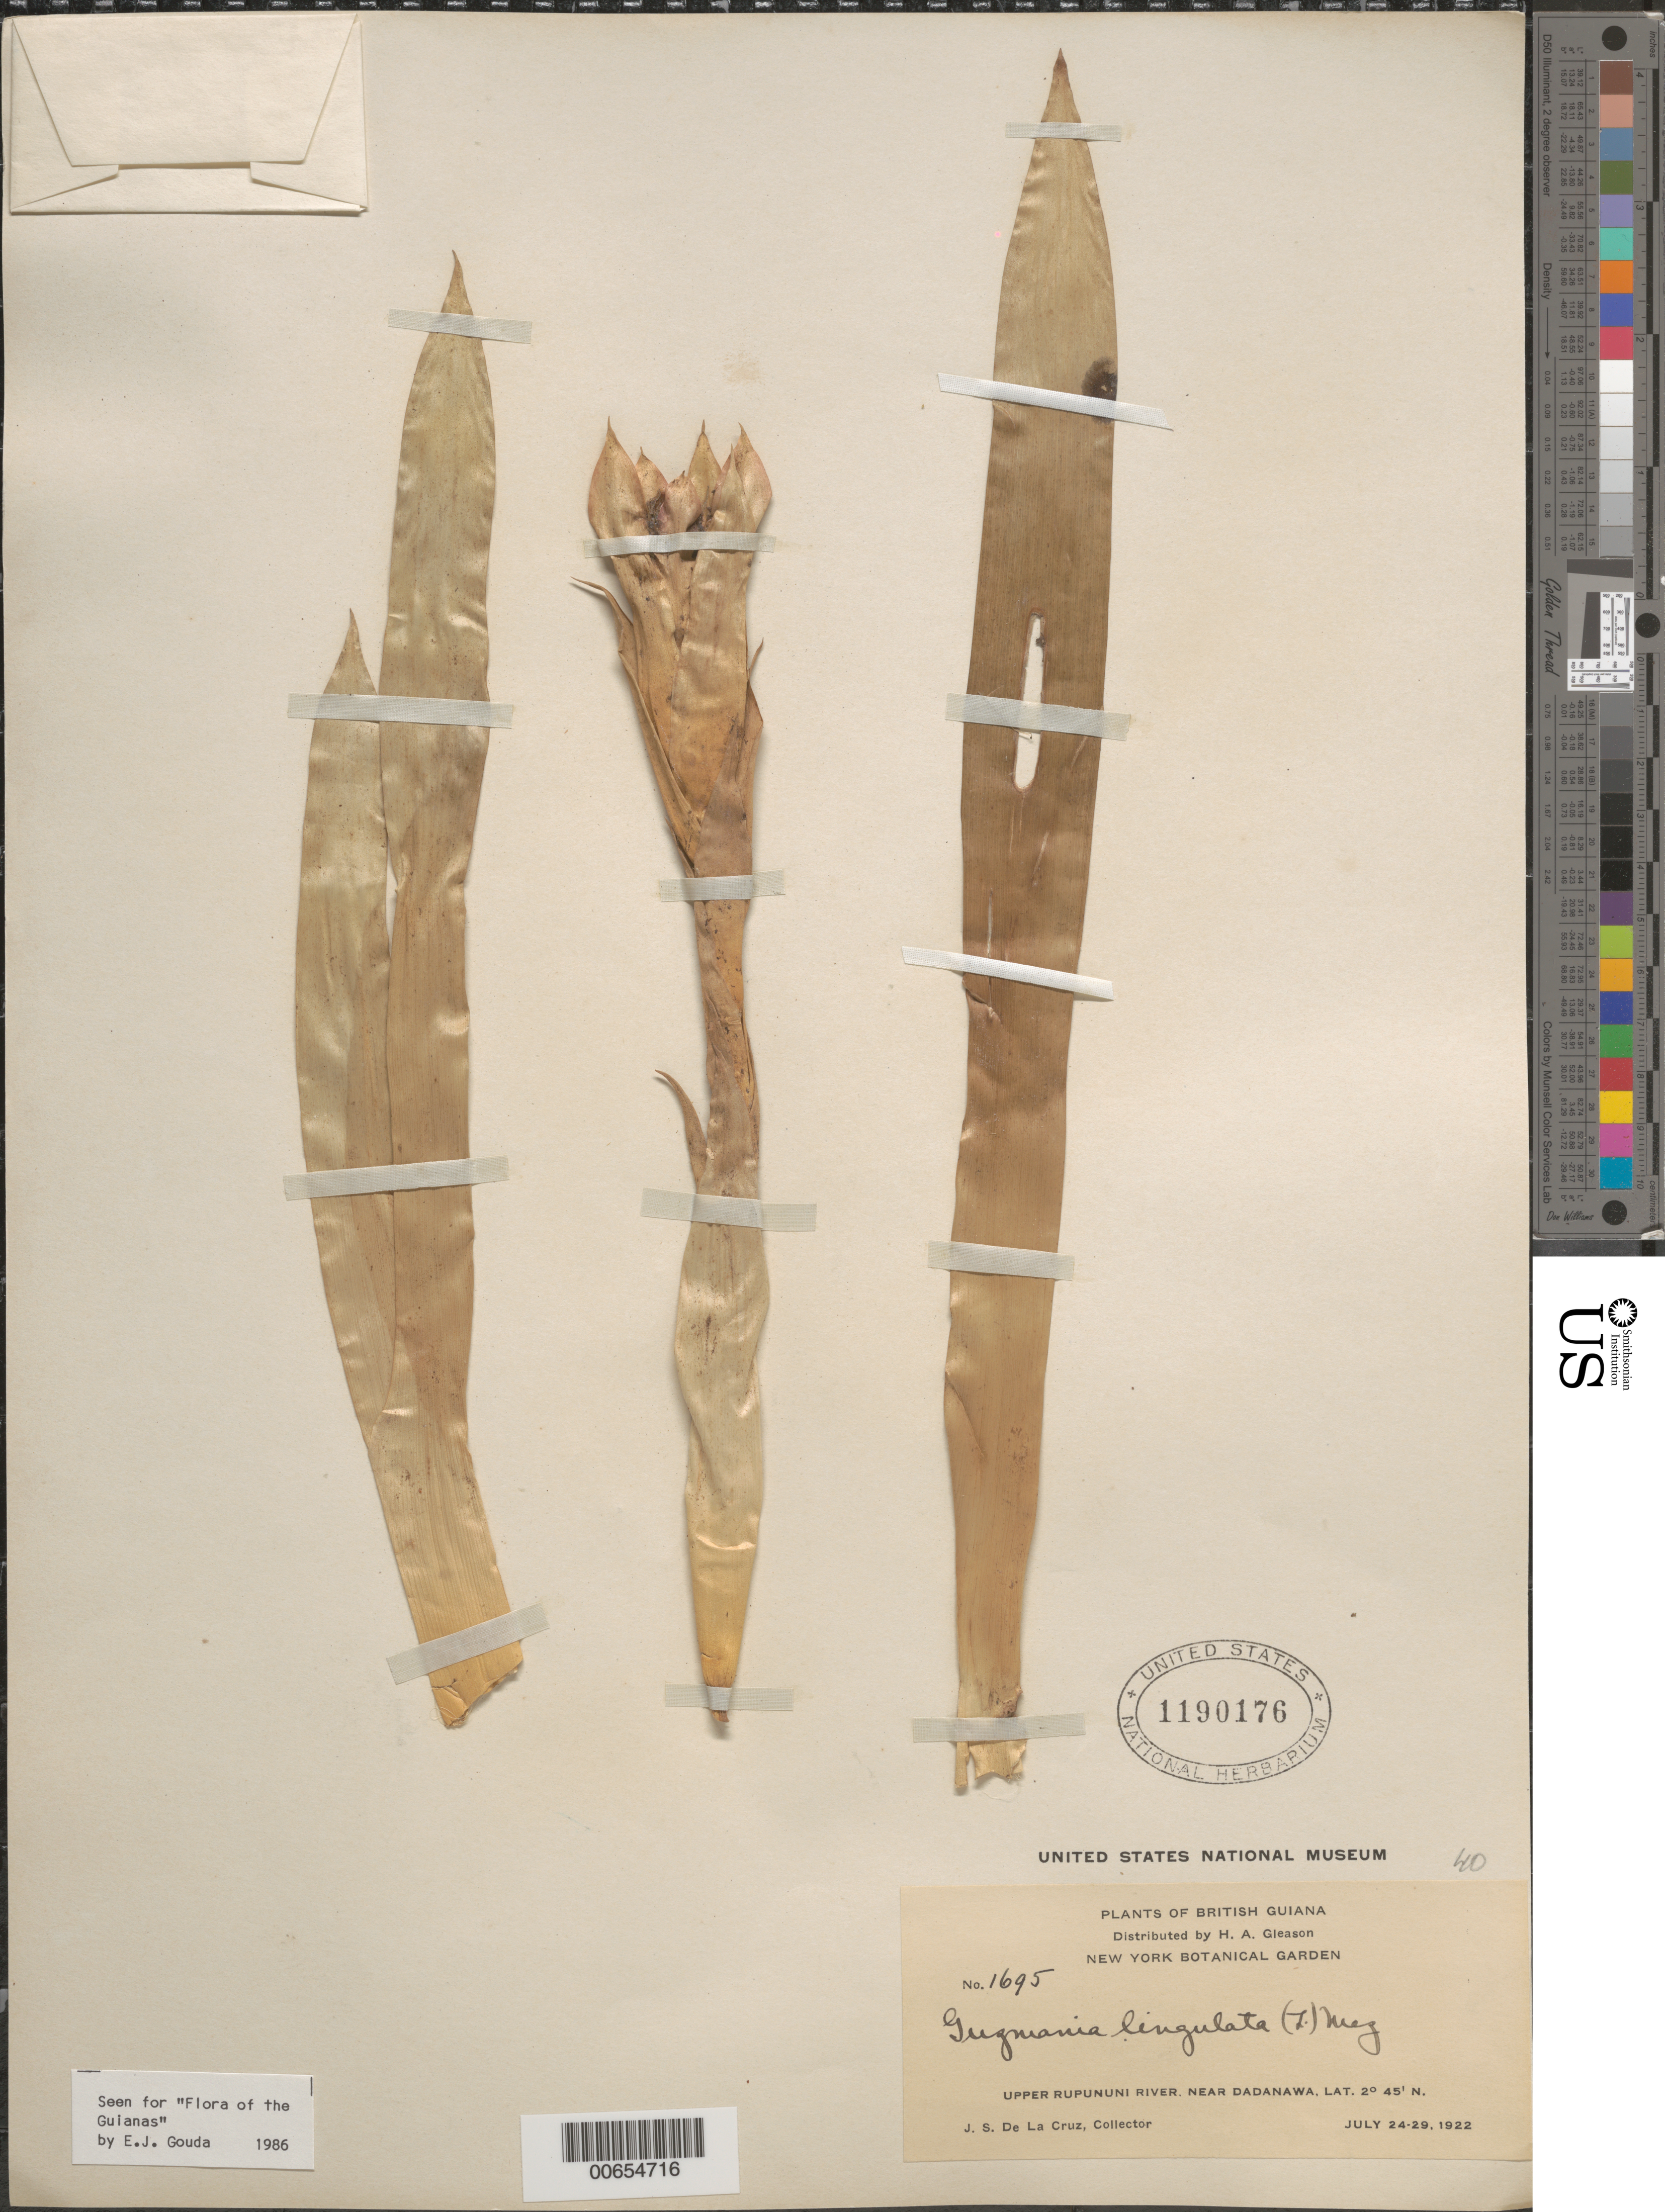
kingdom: Plantae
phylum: Tracheophyta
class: Liliopsida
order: Poales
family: Bromeliaceae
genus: Guzmania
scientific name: Guzmania lingulata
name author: (L.) Mez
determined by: Gouda, E. J.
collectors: J. S. de la Cruz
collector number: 1695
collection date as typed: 24-Jul-22 to 29-Jul-22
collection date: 1922-07-24/1922-07-29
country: Guyana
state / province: U. Takutu-U. Essequibo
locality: Dadanawa, near, upper Rupununi R.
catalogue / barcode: US 1190176